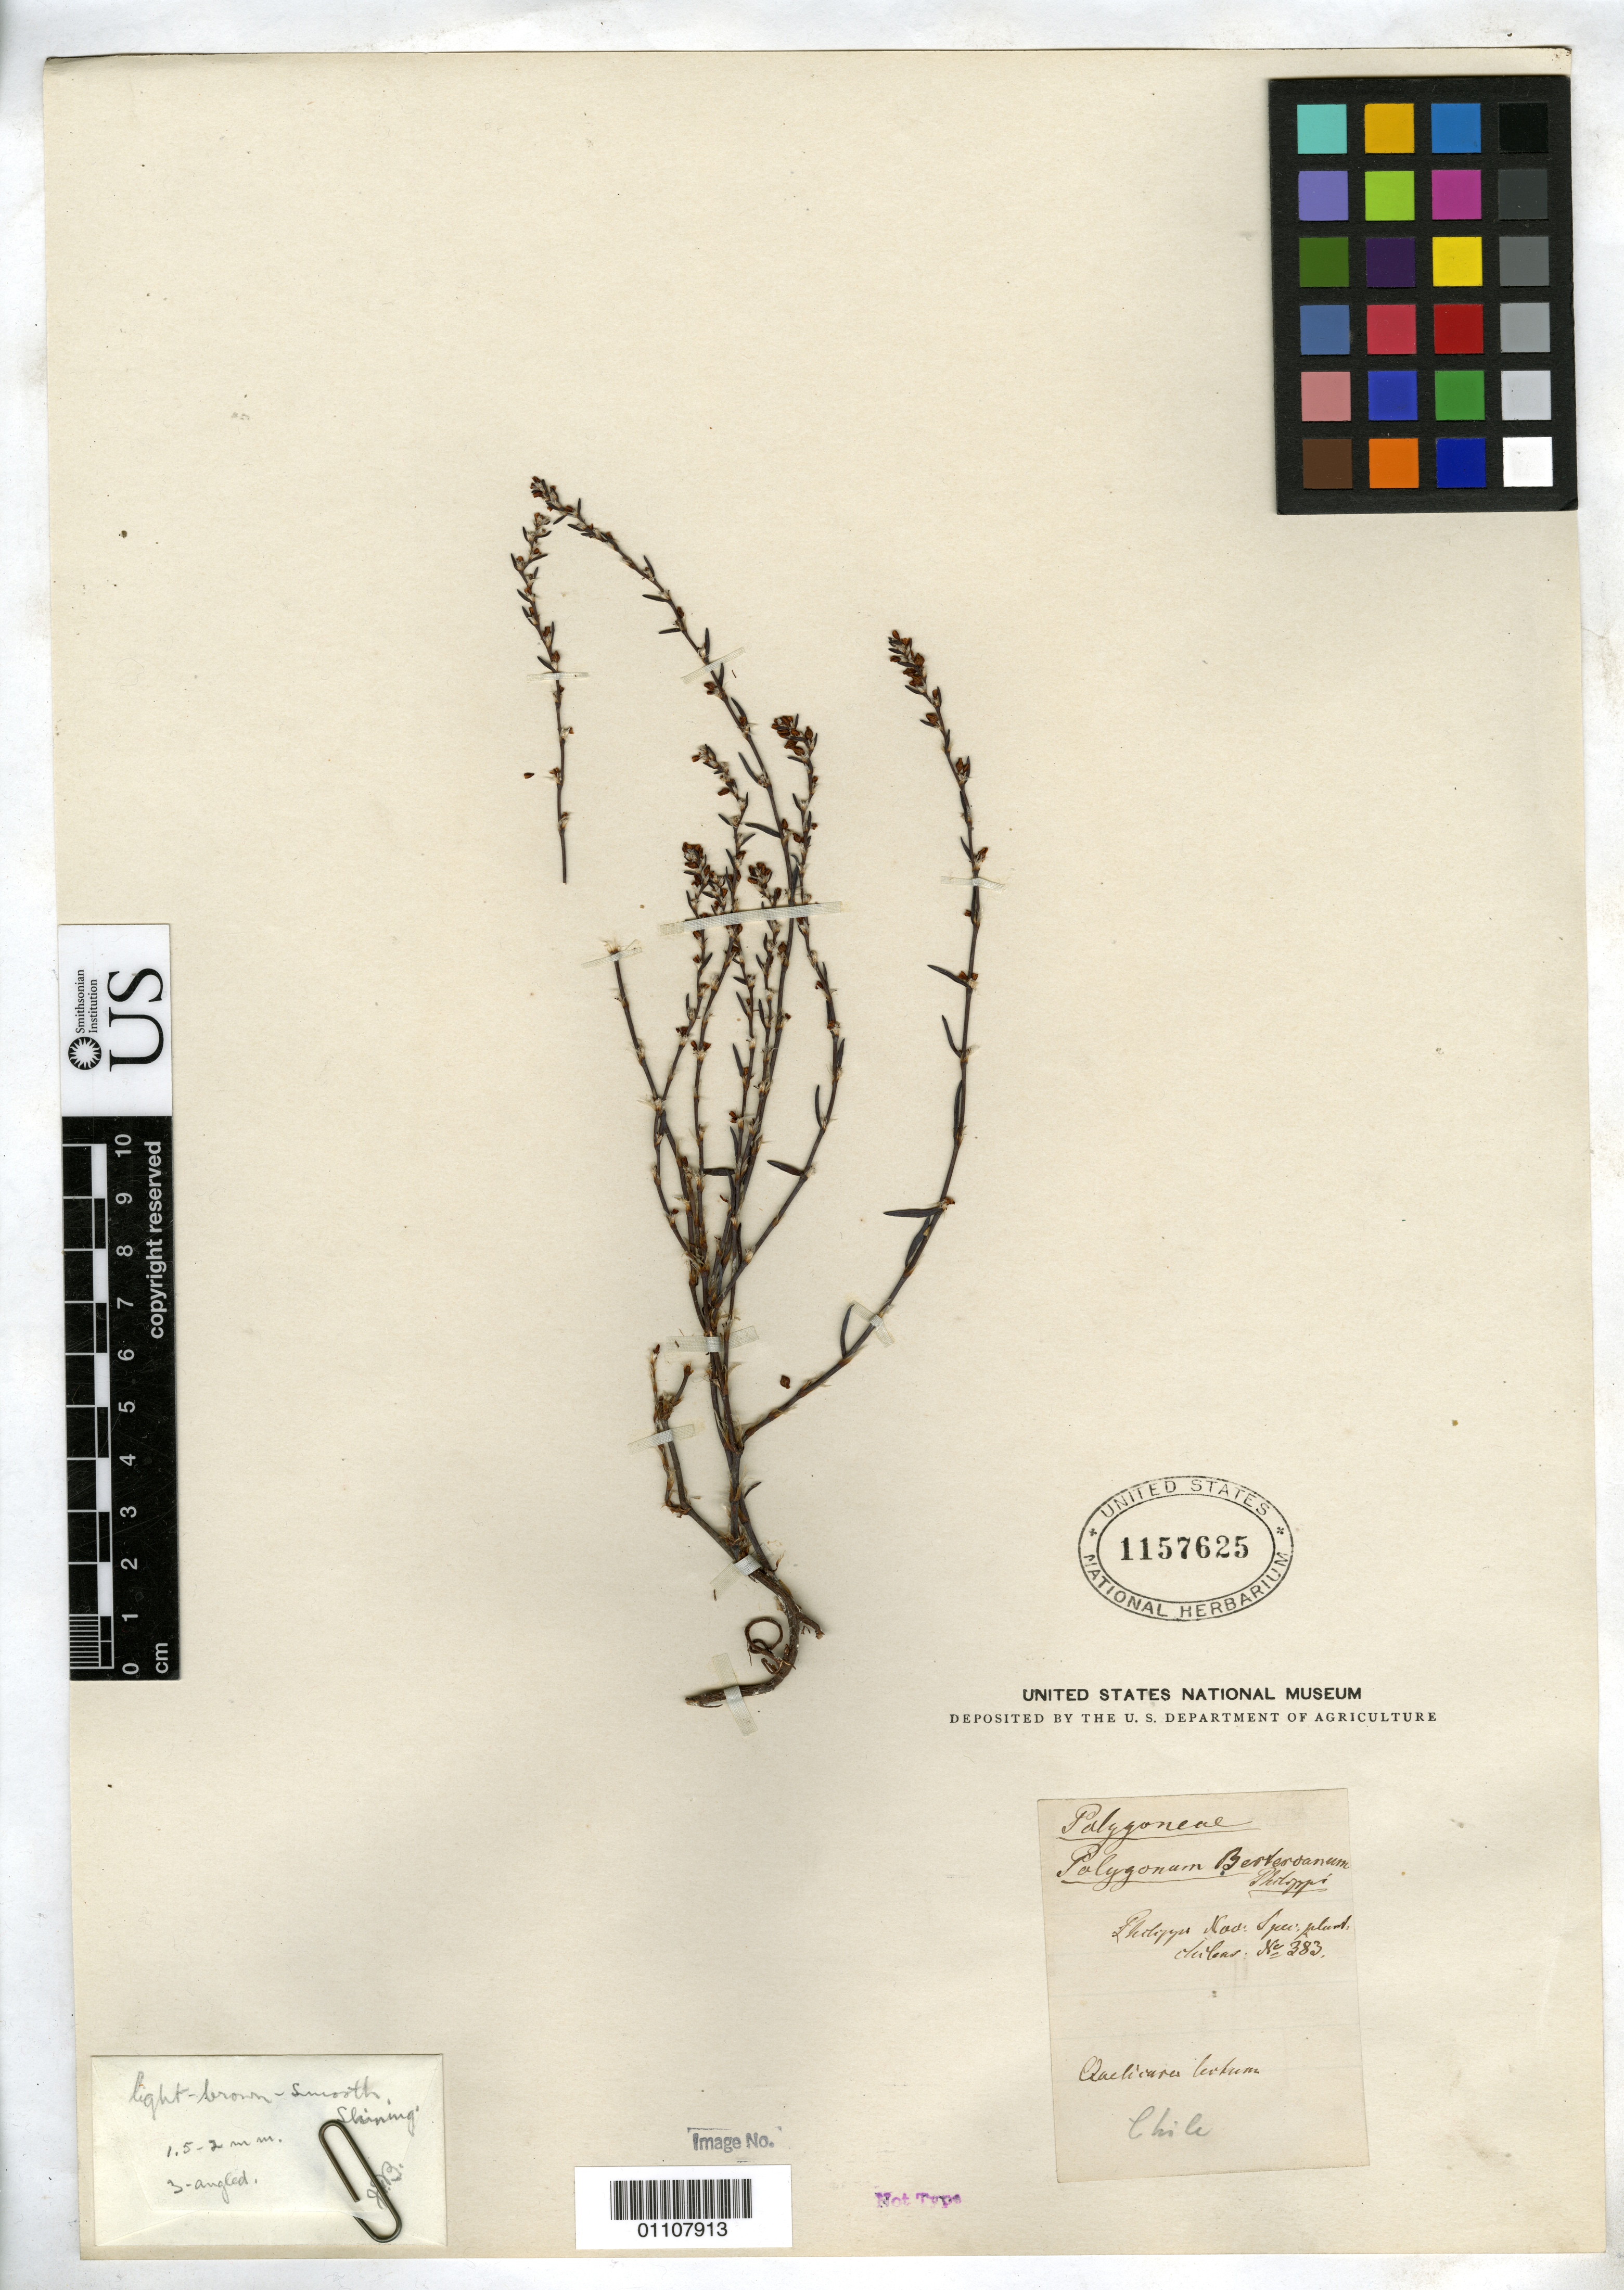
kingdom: Plantae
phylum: Tracheophyta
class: Magnoliopsida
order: Caryophyllales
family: Polygonaceae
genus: Polygonum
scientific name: Polygonum berteroi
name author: Phil.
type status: Possible Type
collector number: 383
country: Chile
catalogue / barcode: US 1157625